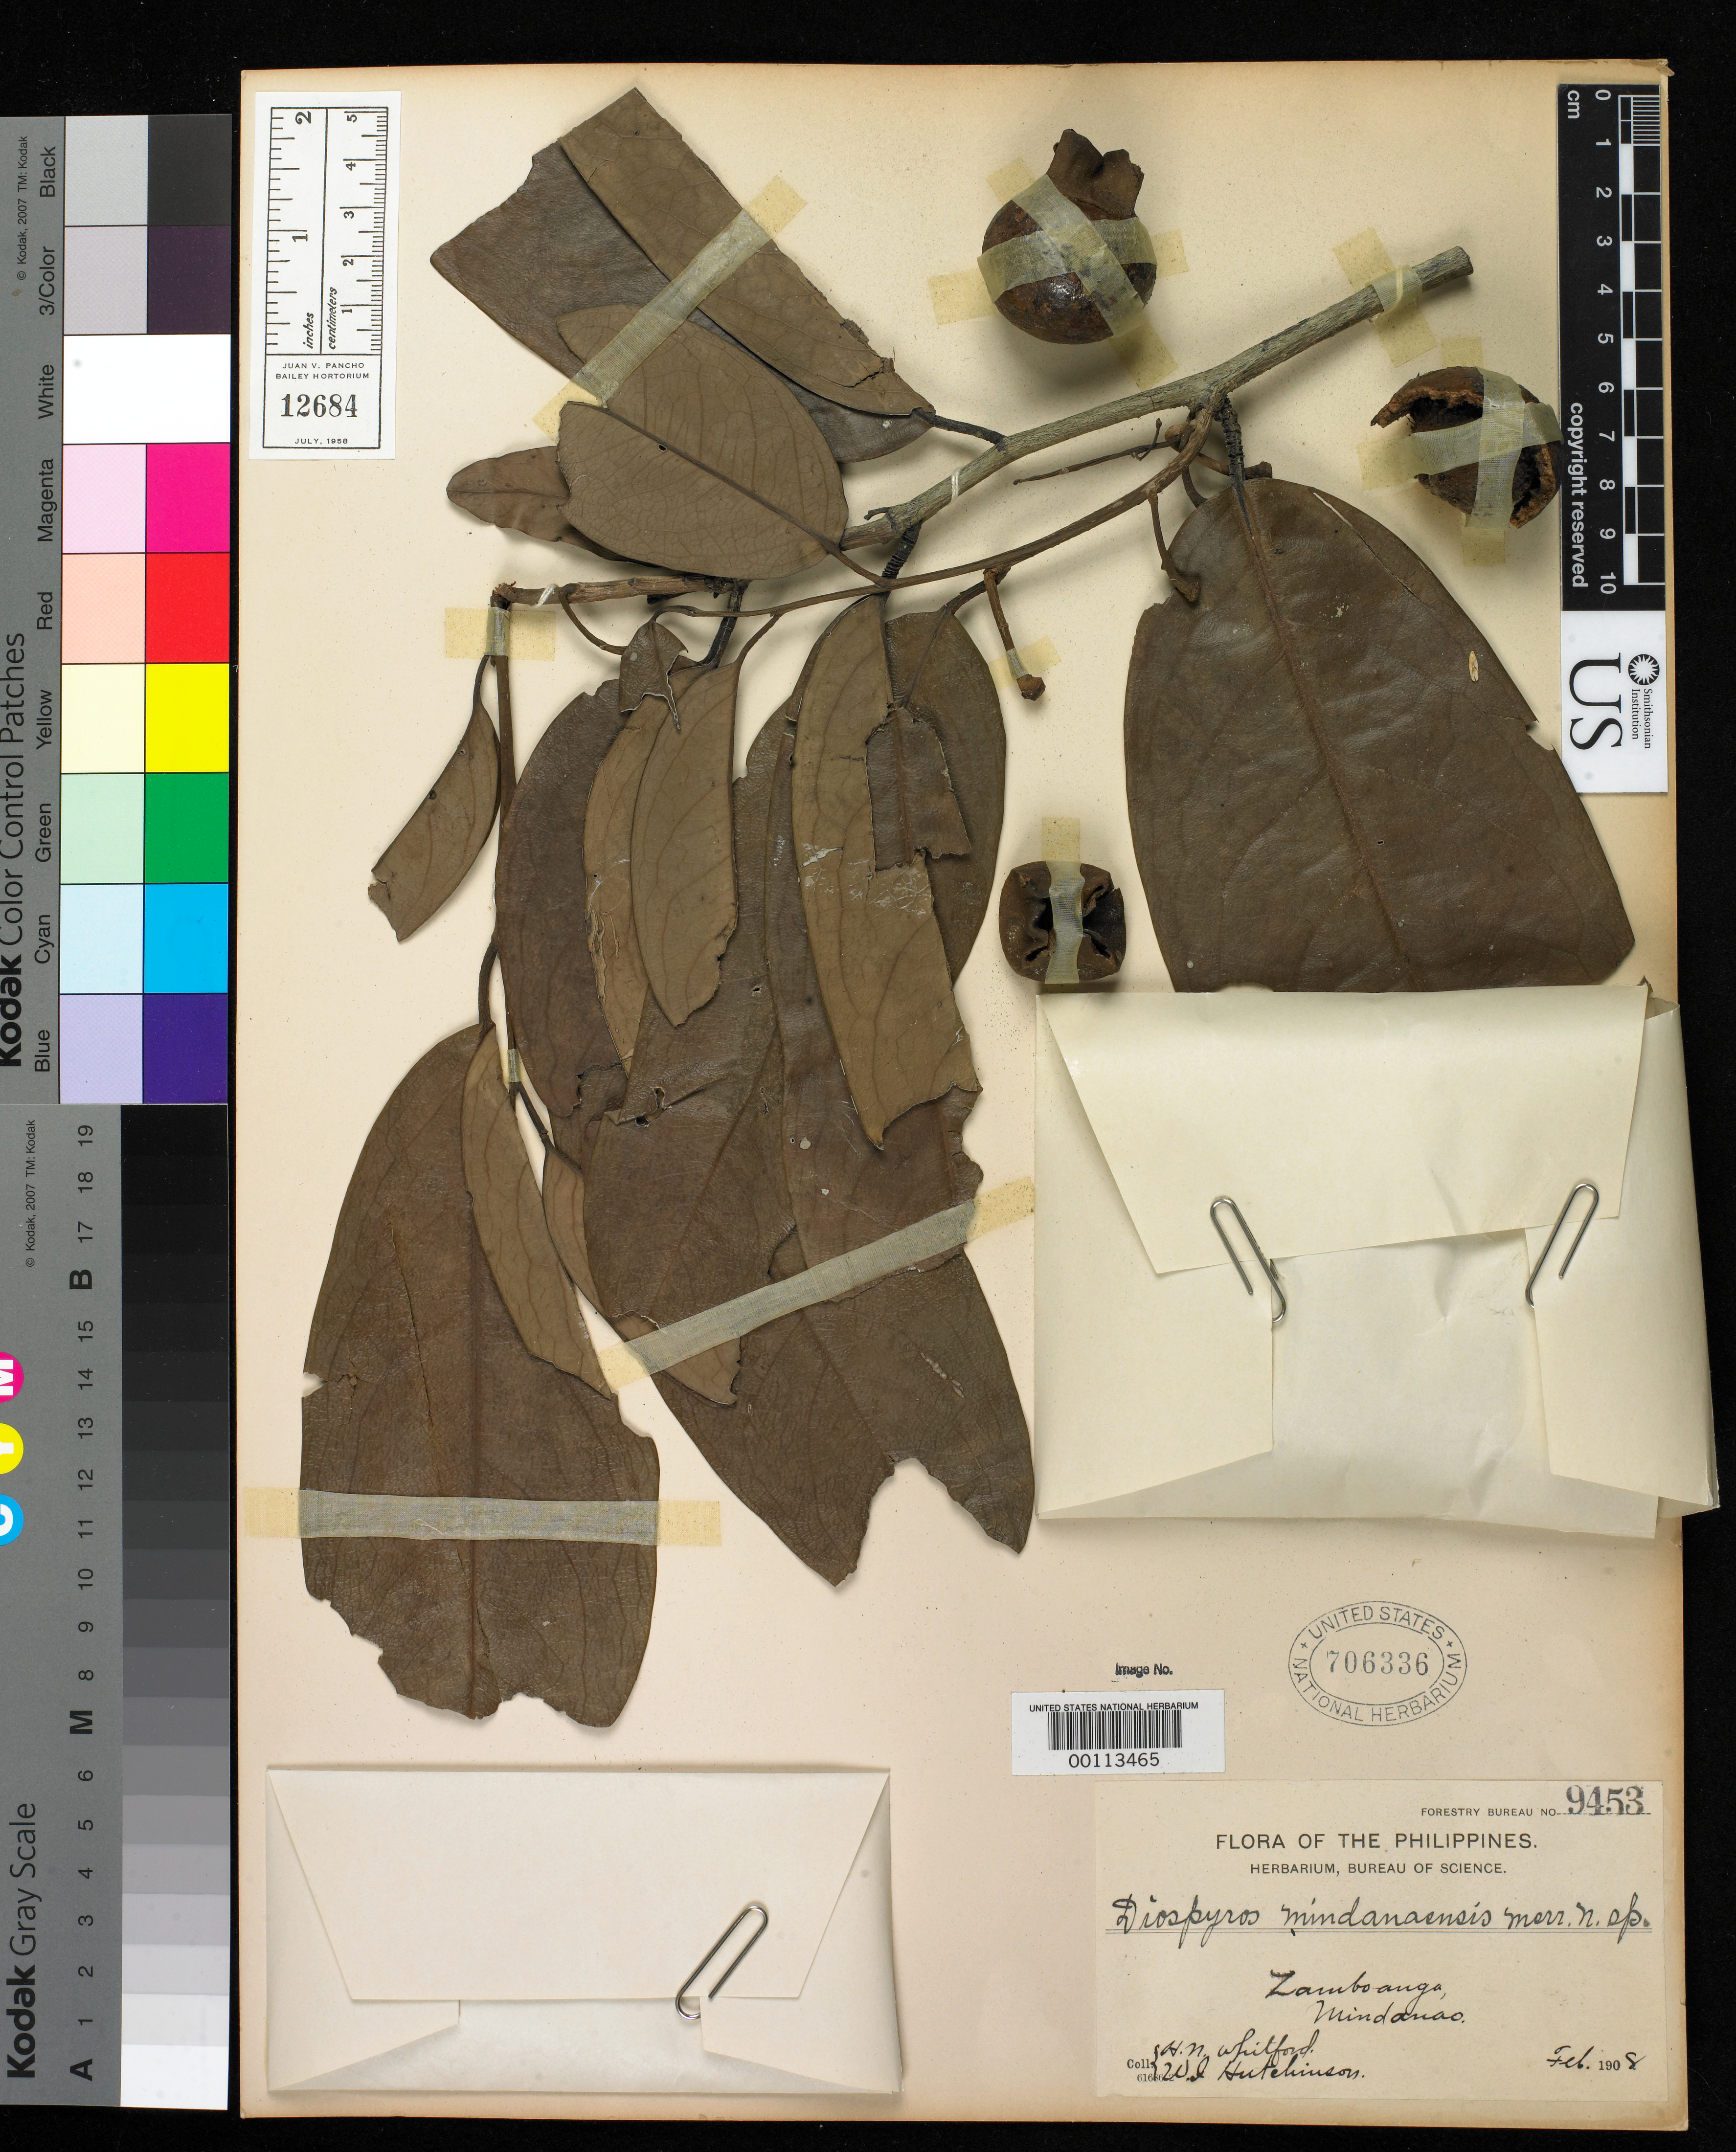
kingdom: Plantae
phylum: Tracheophyta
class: Magnoliopsida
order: Ericales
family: Ebenaceae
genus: Diospyros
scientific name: Diospyros mindanaensis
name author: Merr.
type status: Isotype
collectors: H. N. Whitford & W. I. Hutchinson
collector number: Forestry Bureau 9453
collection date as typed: Feb 1908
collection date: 1908-02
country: Philippines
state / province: Zamboanga Peninsula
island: Mindanao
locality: Port Banga.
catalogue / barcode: US 706336